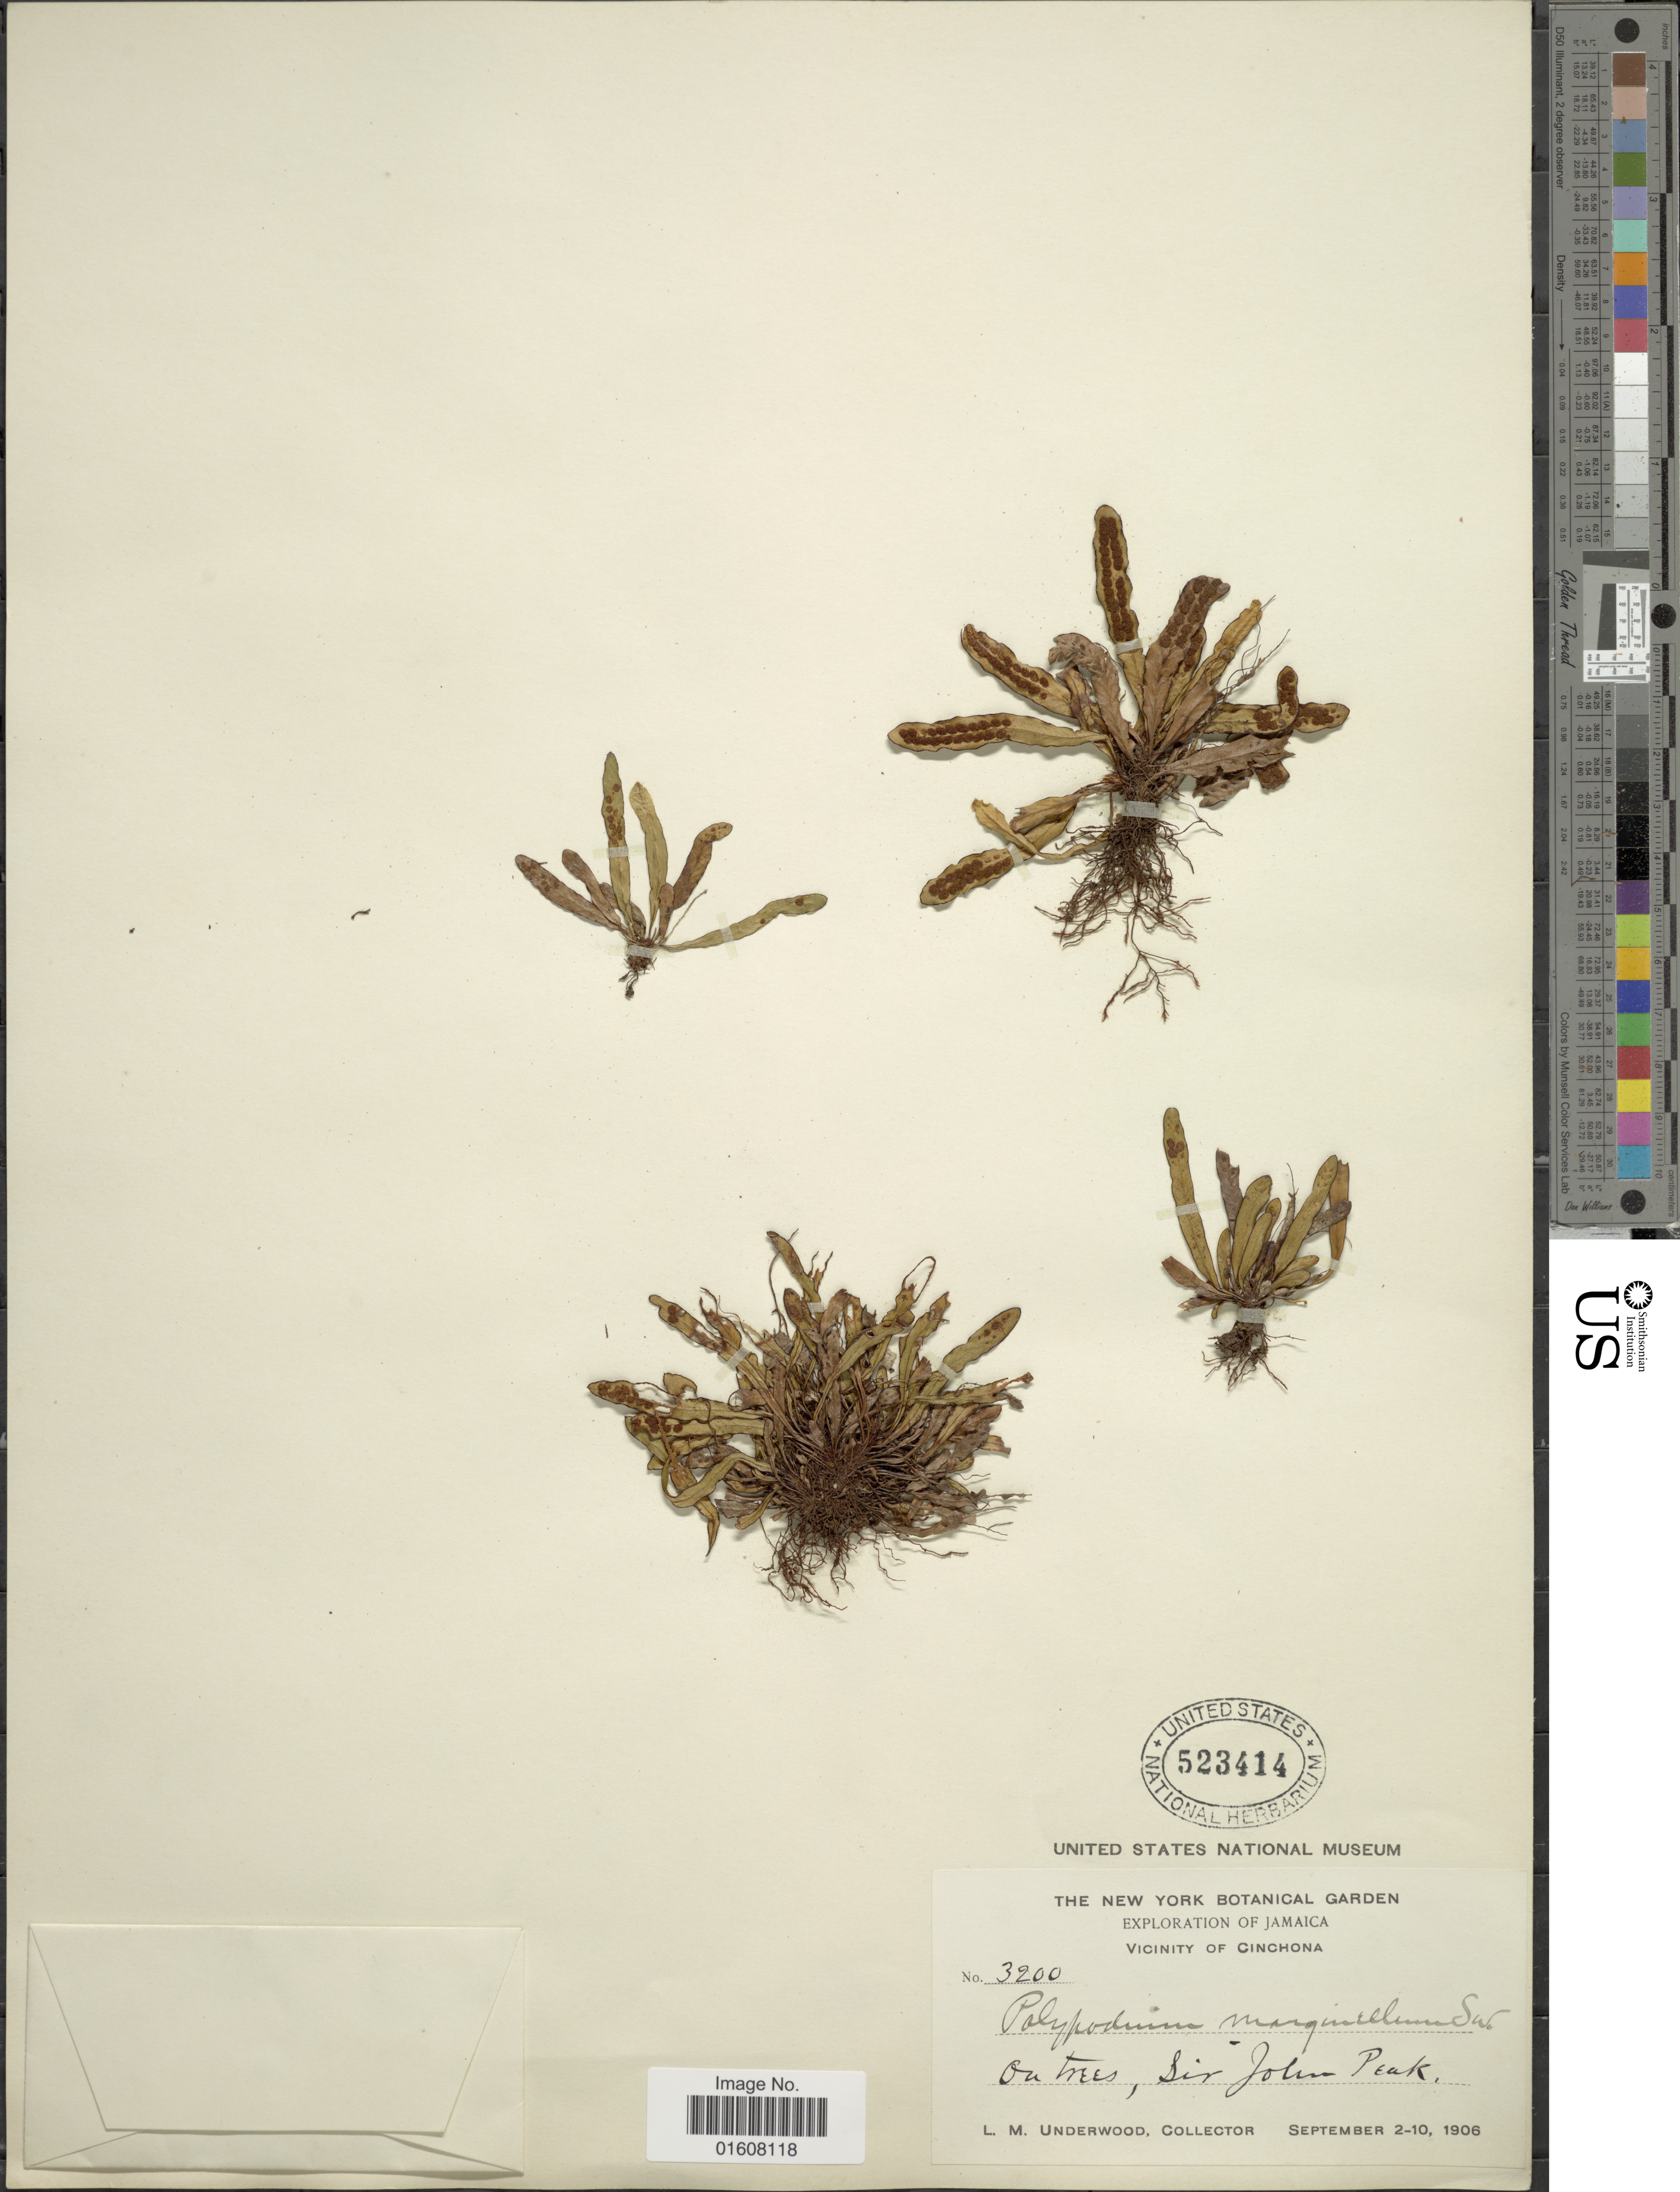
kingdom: Plantae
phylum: Tracheophyta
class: Polypodiopsida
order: Polypodiales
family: Polypodiaceae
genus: Grammitis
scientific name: Grammitis marginella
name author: (Sw.) Sw.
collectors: L. M. Underwood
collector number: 3200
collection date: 1906-09-02/1906-09-10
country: Jamaica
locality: Vicinity of Cinchona. Sir John Peak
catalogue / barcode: US 523414